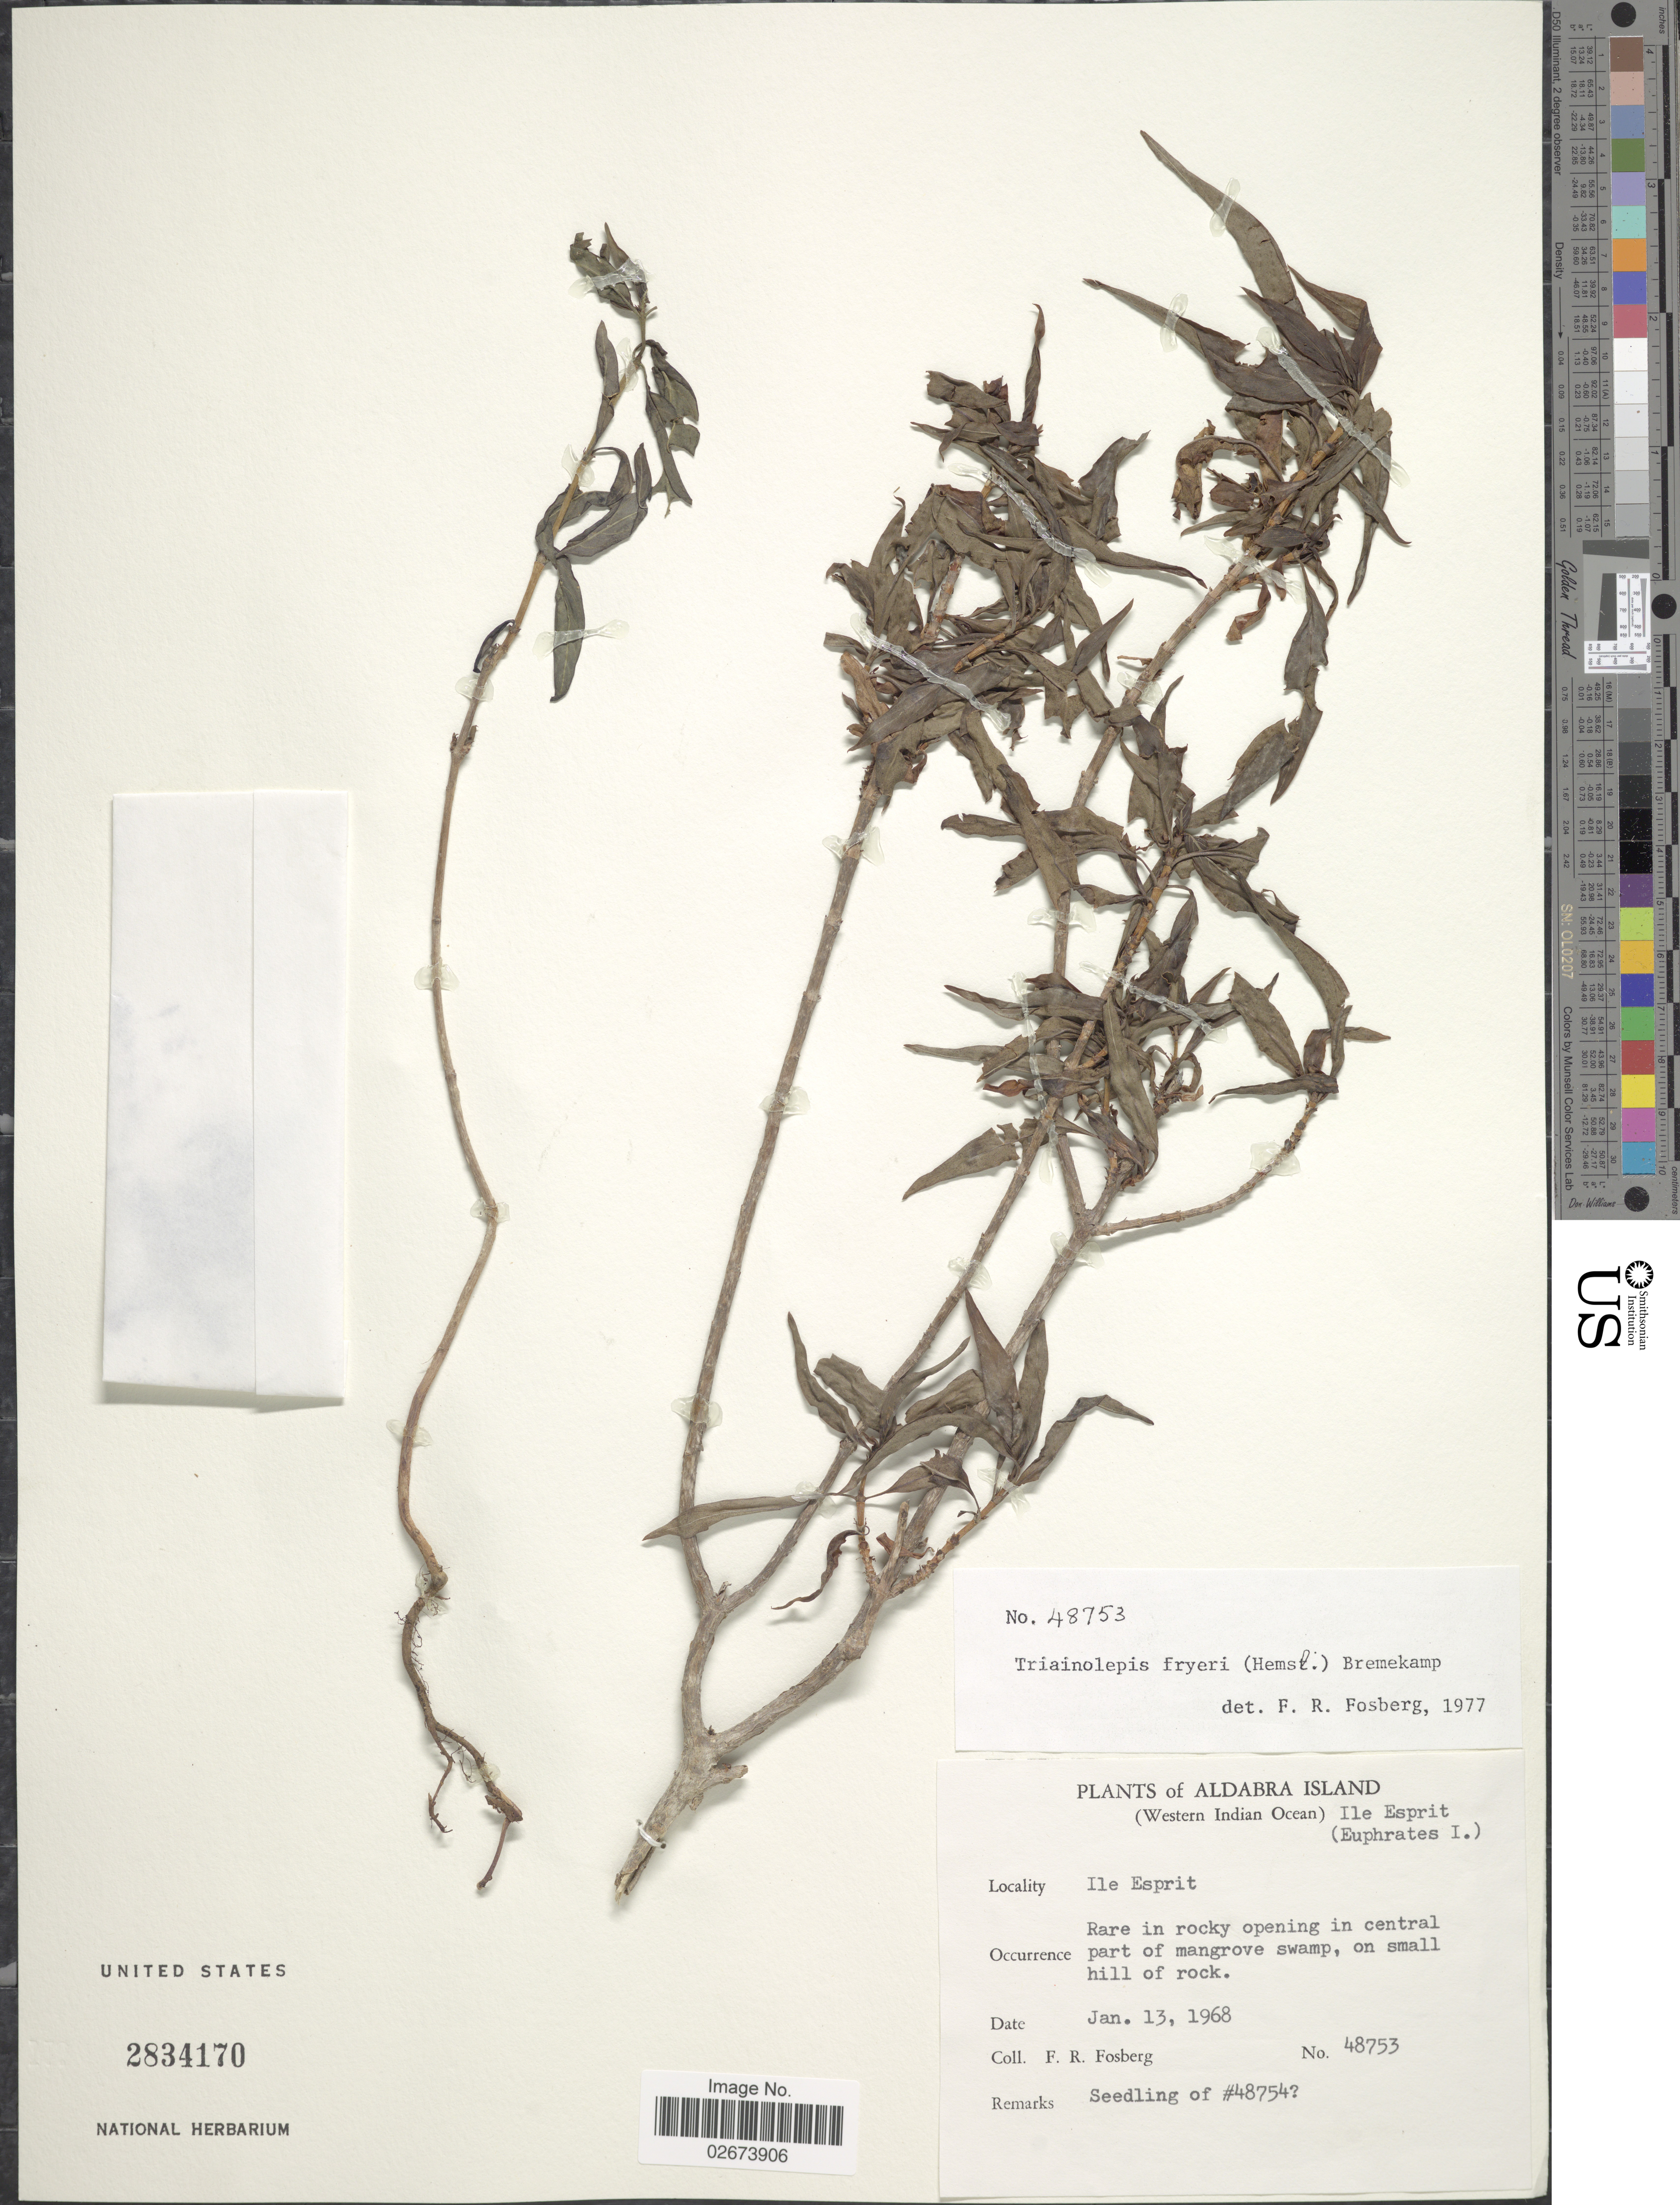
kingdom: Plantae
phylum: Tracheophyta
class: Magnoliopsida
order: Gentianales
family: Rubiaceae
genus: Triainolepis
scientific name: Triainolepis fryeri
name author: (Hemsl.) Bremek.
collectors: F. R. Fosberg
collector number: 48753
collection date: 1968-01-13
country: Seychelles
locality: Aldabra Island. (Western Indian Ocean) Ile Esprit (Euphrates I.). Ile Esprit.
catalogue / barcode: US 2834170